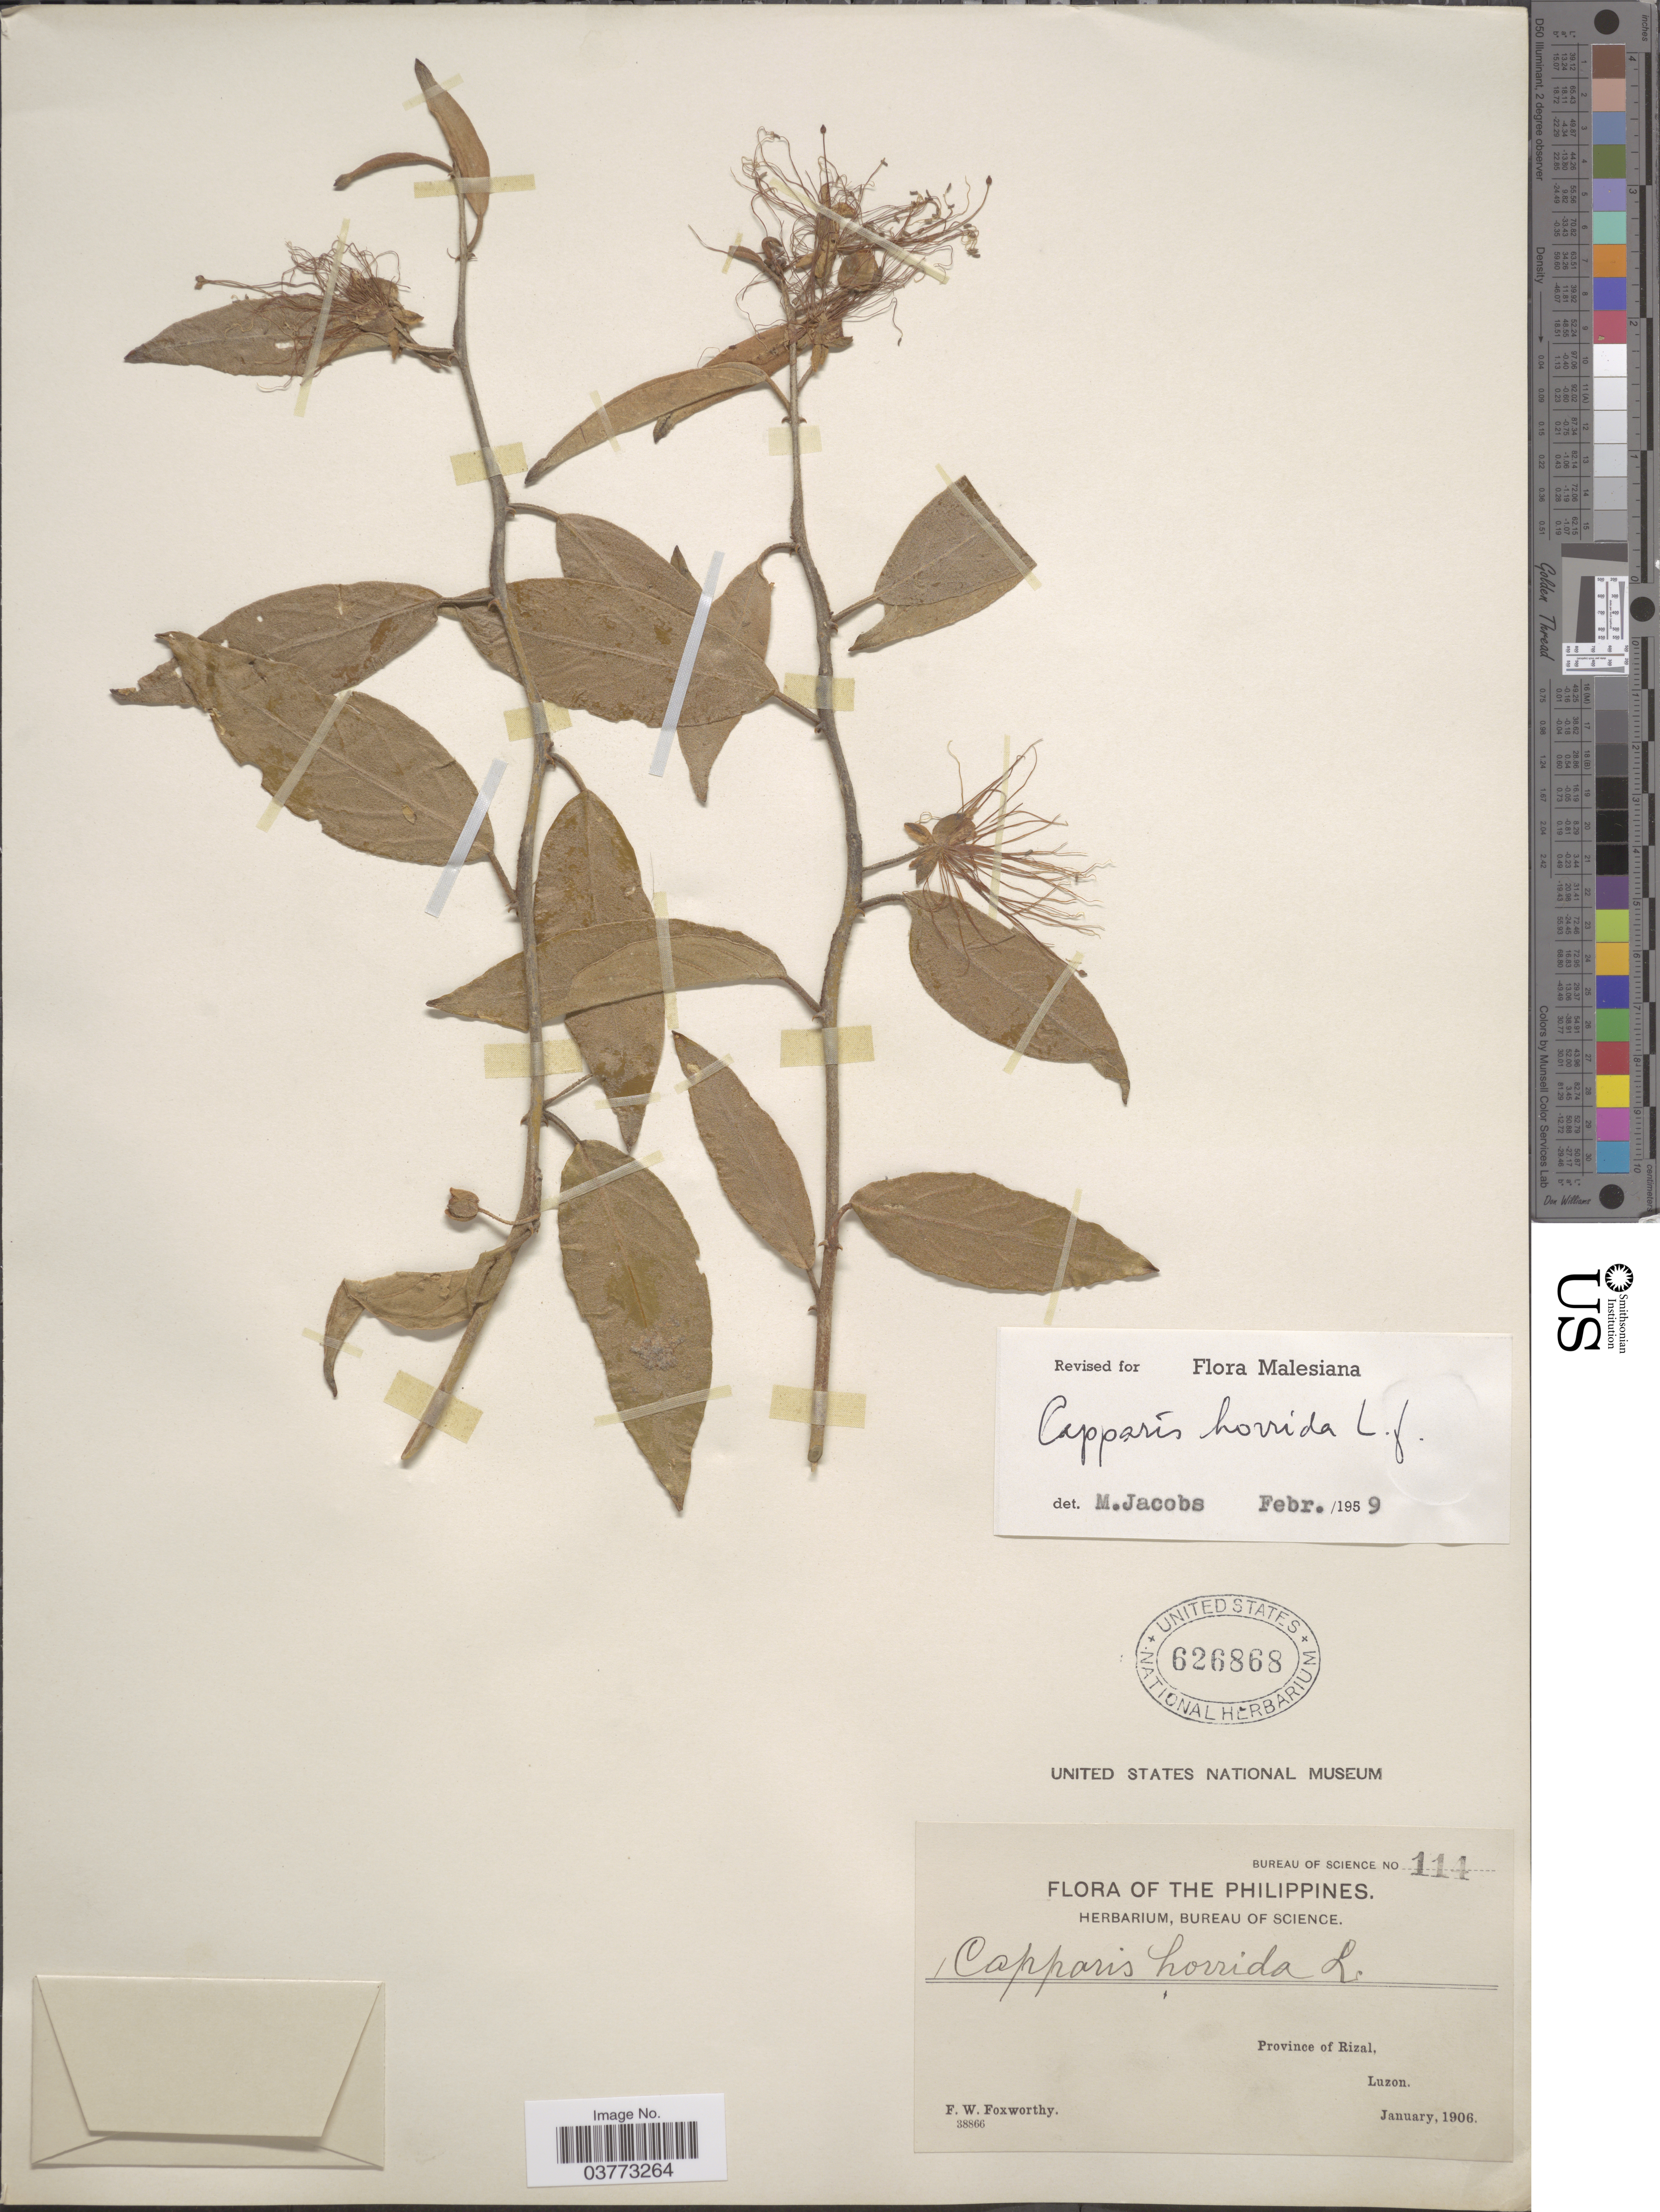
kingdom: Plantae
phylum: Tracheophyta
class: Magnoliopsida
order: Brassicales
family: Capparaceae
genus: Capparis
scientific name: Capparis horrida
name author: L. f.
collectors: F. W. Foxworthy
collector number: Bureau of Science 114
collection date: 1906-01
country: Philippines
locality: The Philippines. Province of Rizal, Luzon.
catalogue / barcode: US 626868